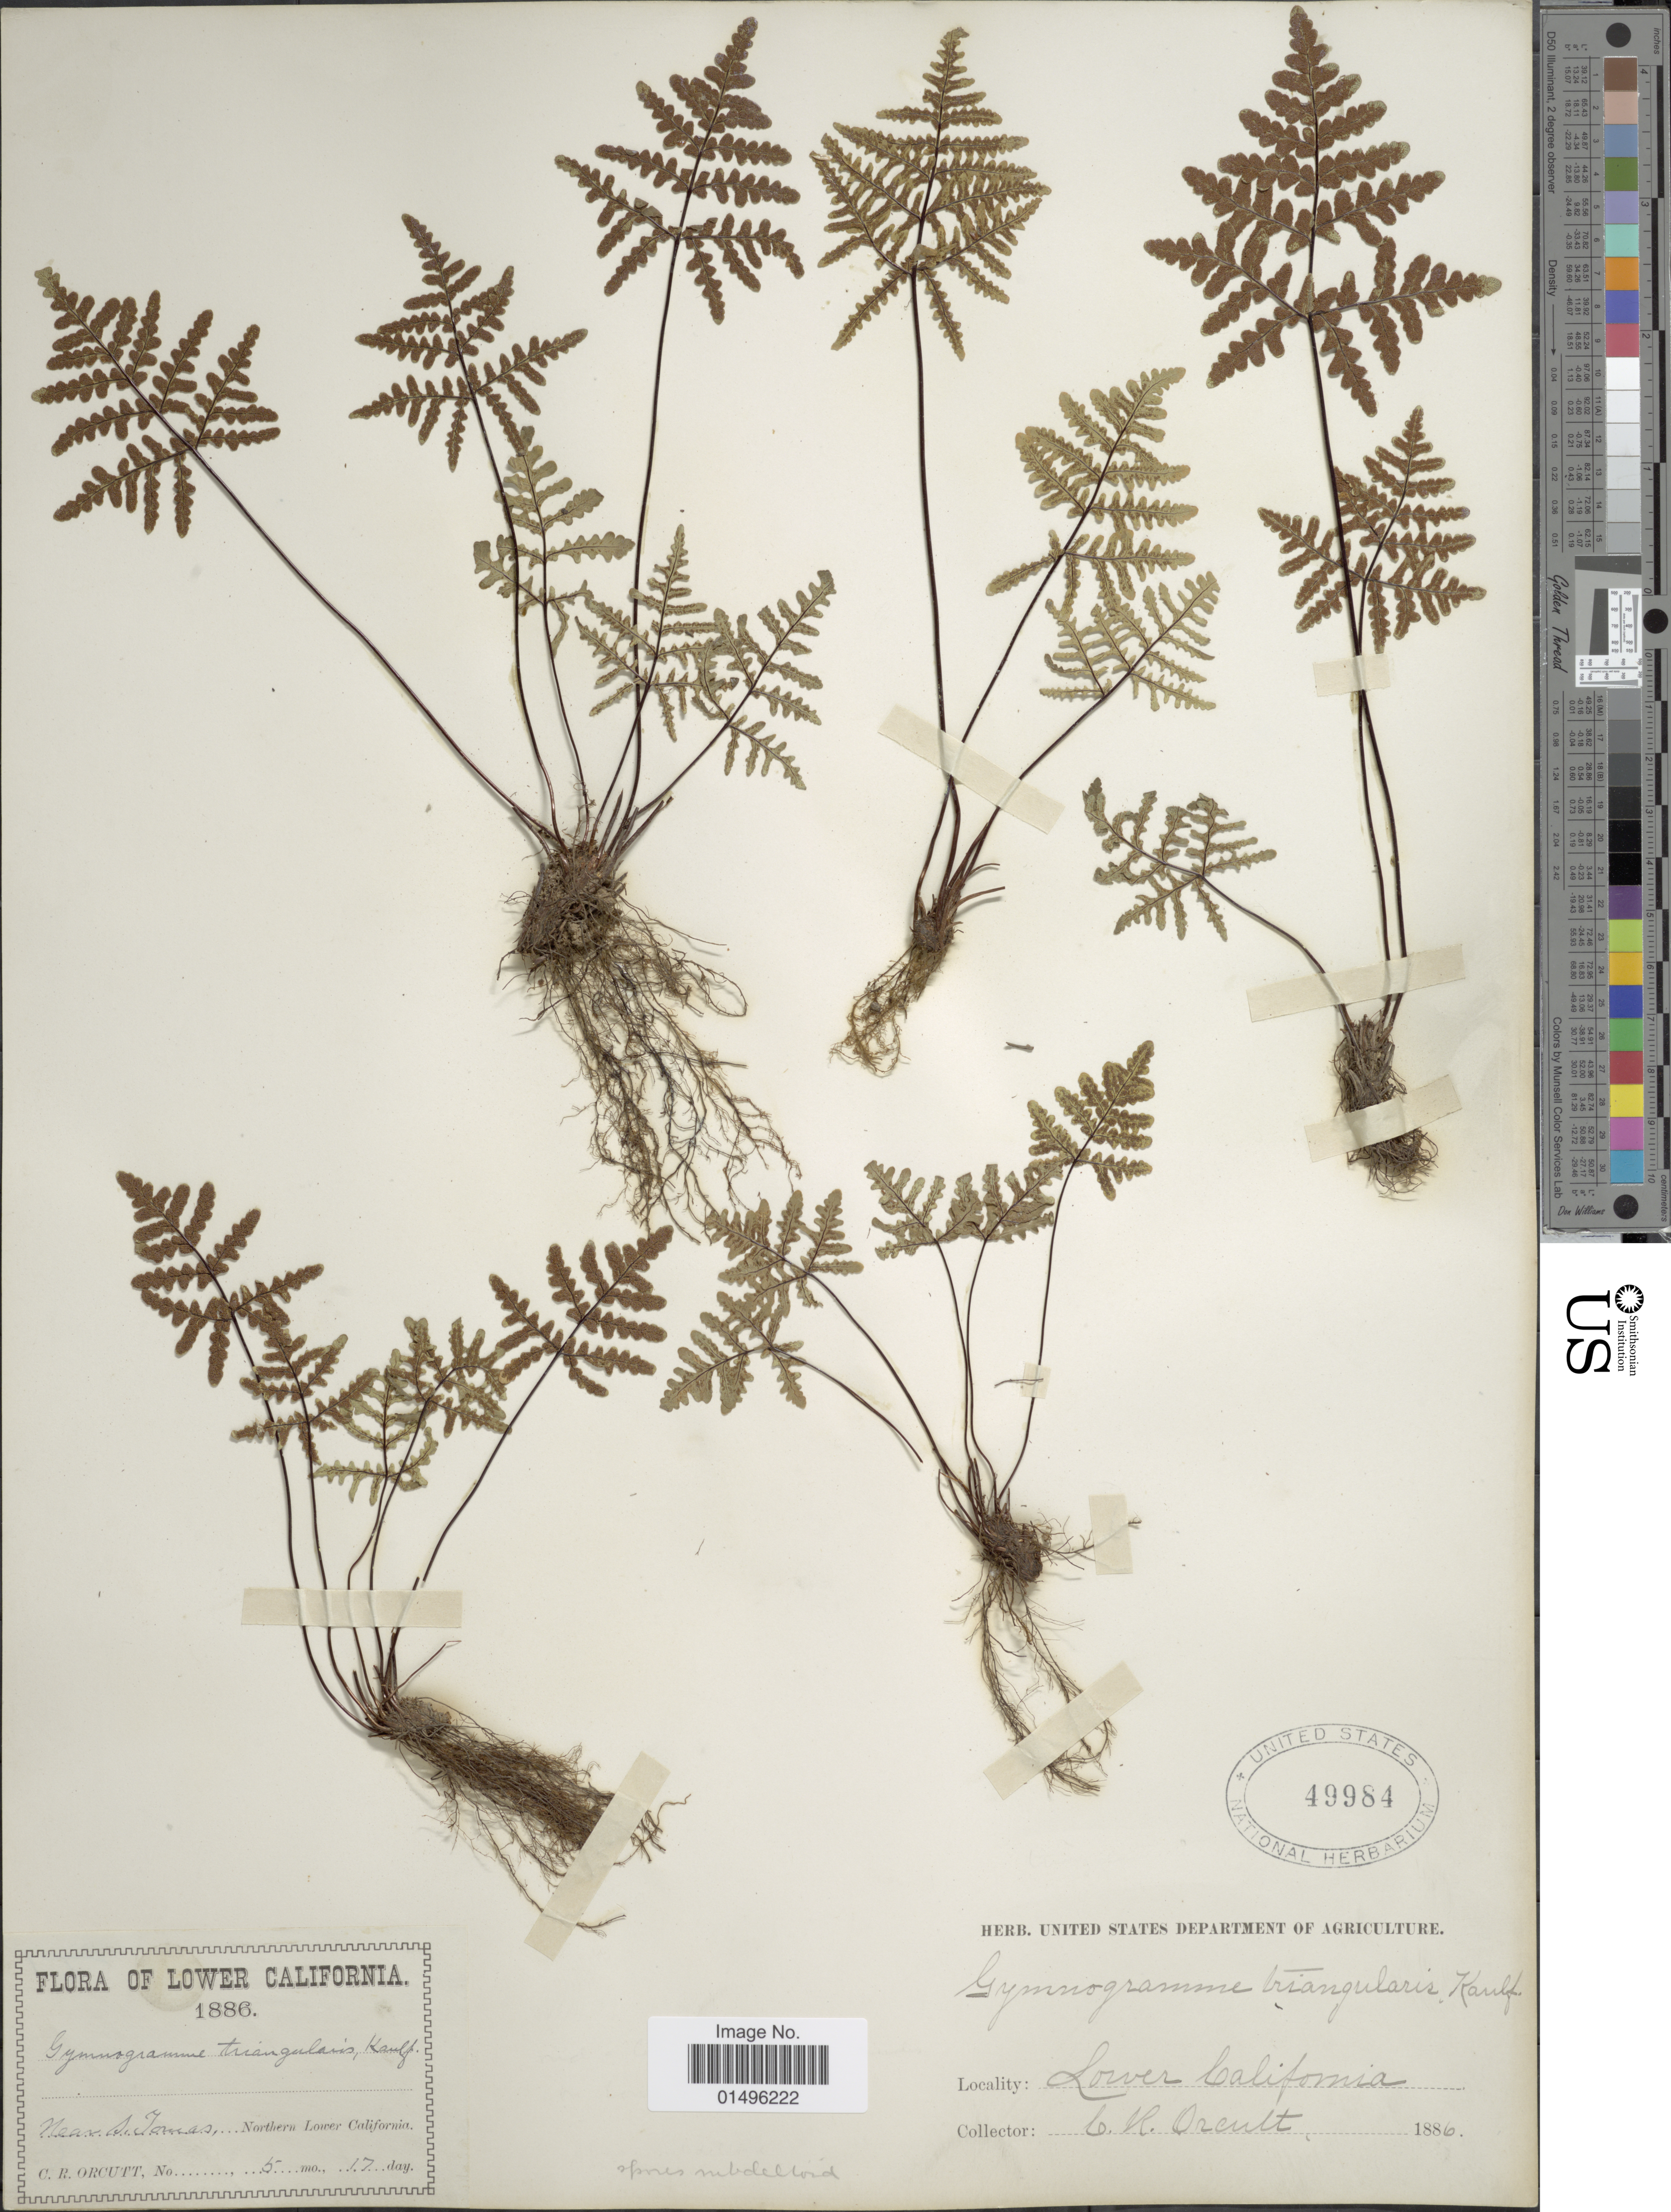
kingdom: Plantae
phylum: Tracheophyta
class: Polypodiopsida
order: Polypodiales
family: Pteridaceae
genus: Pentagramma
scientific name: Pentagramma triangularis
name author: (Kaulf.) Yatsk. et al.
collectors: C. R. Orcutt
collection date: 1886-05-17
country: Mexico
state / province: Baja California Norte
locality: S. Tomás [Santo Tomás], Northern Lower California.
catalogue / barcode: US 49984